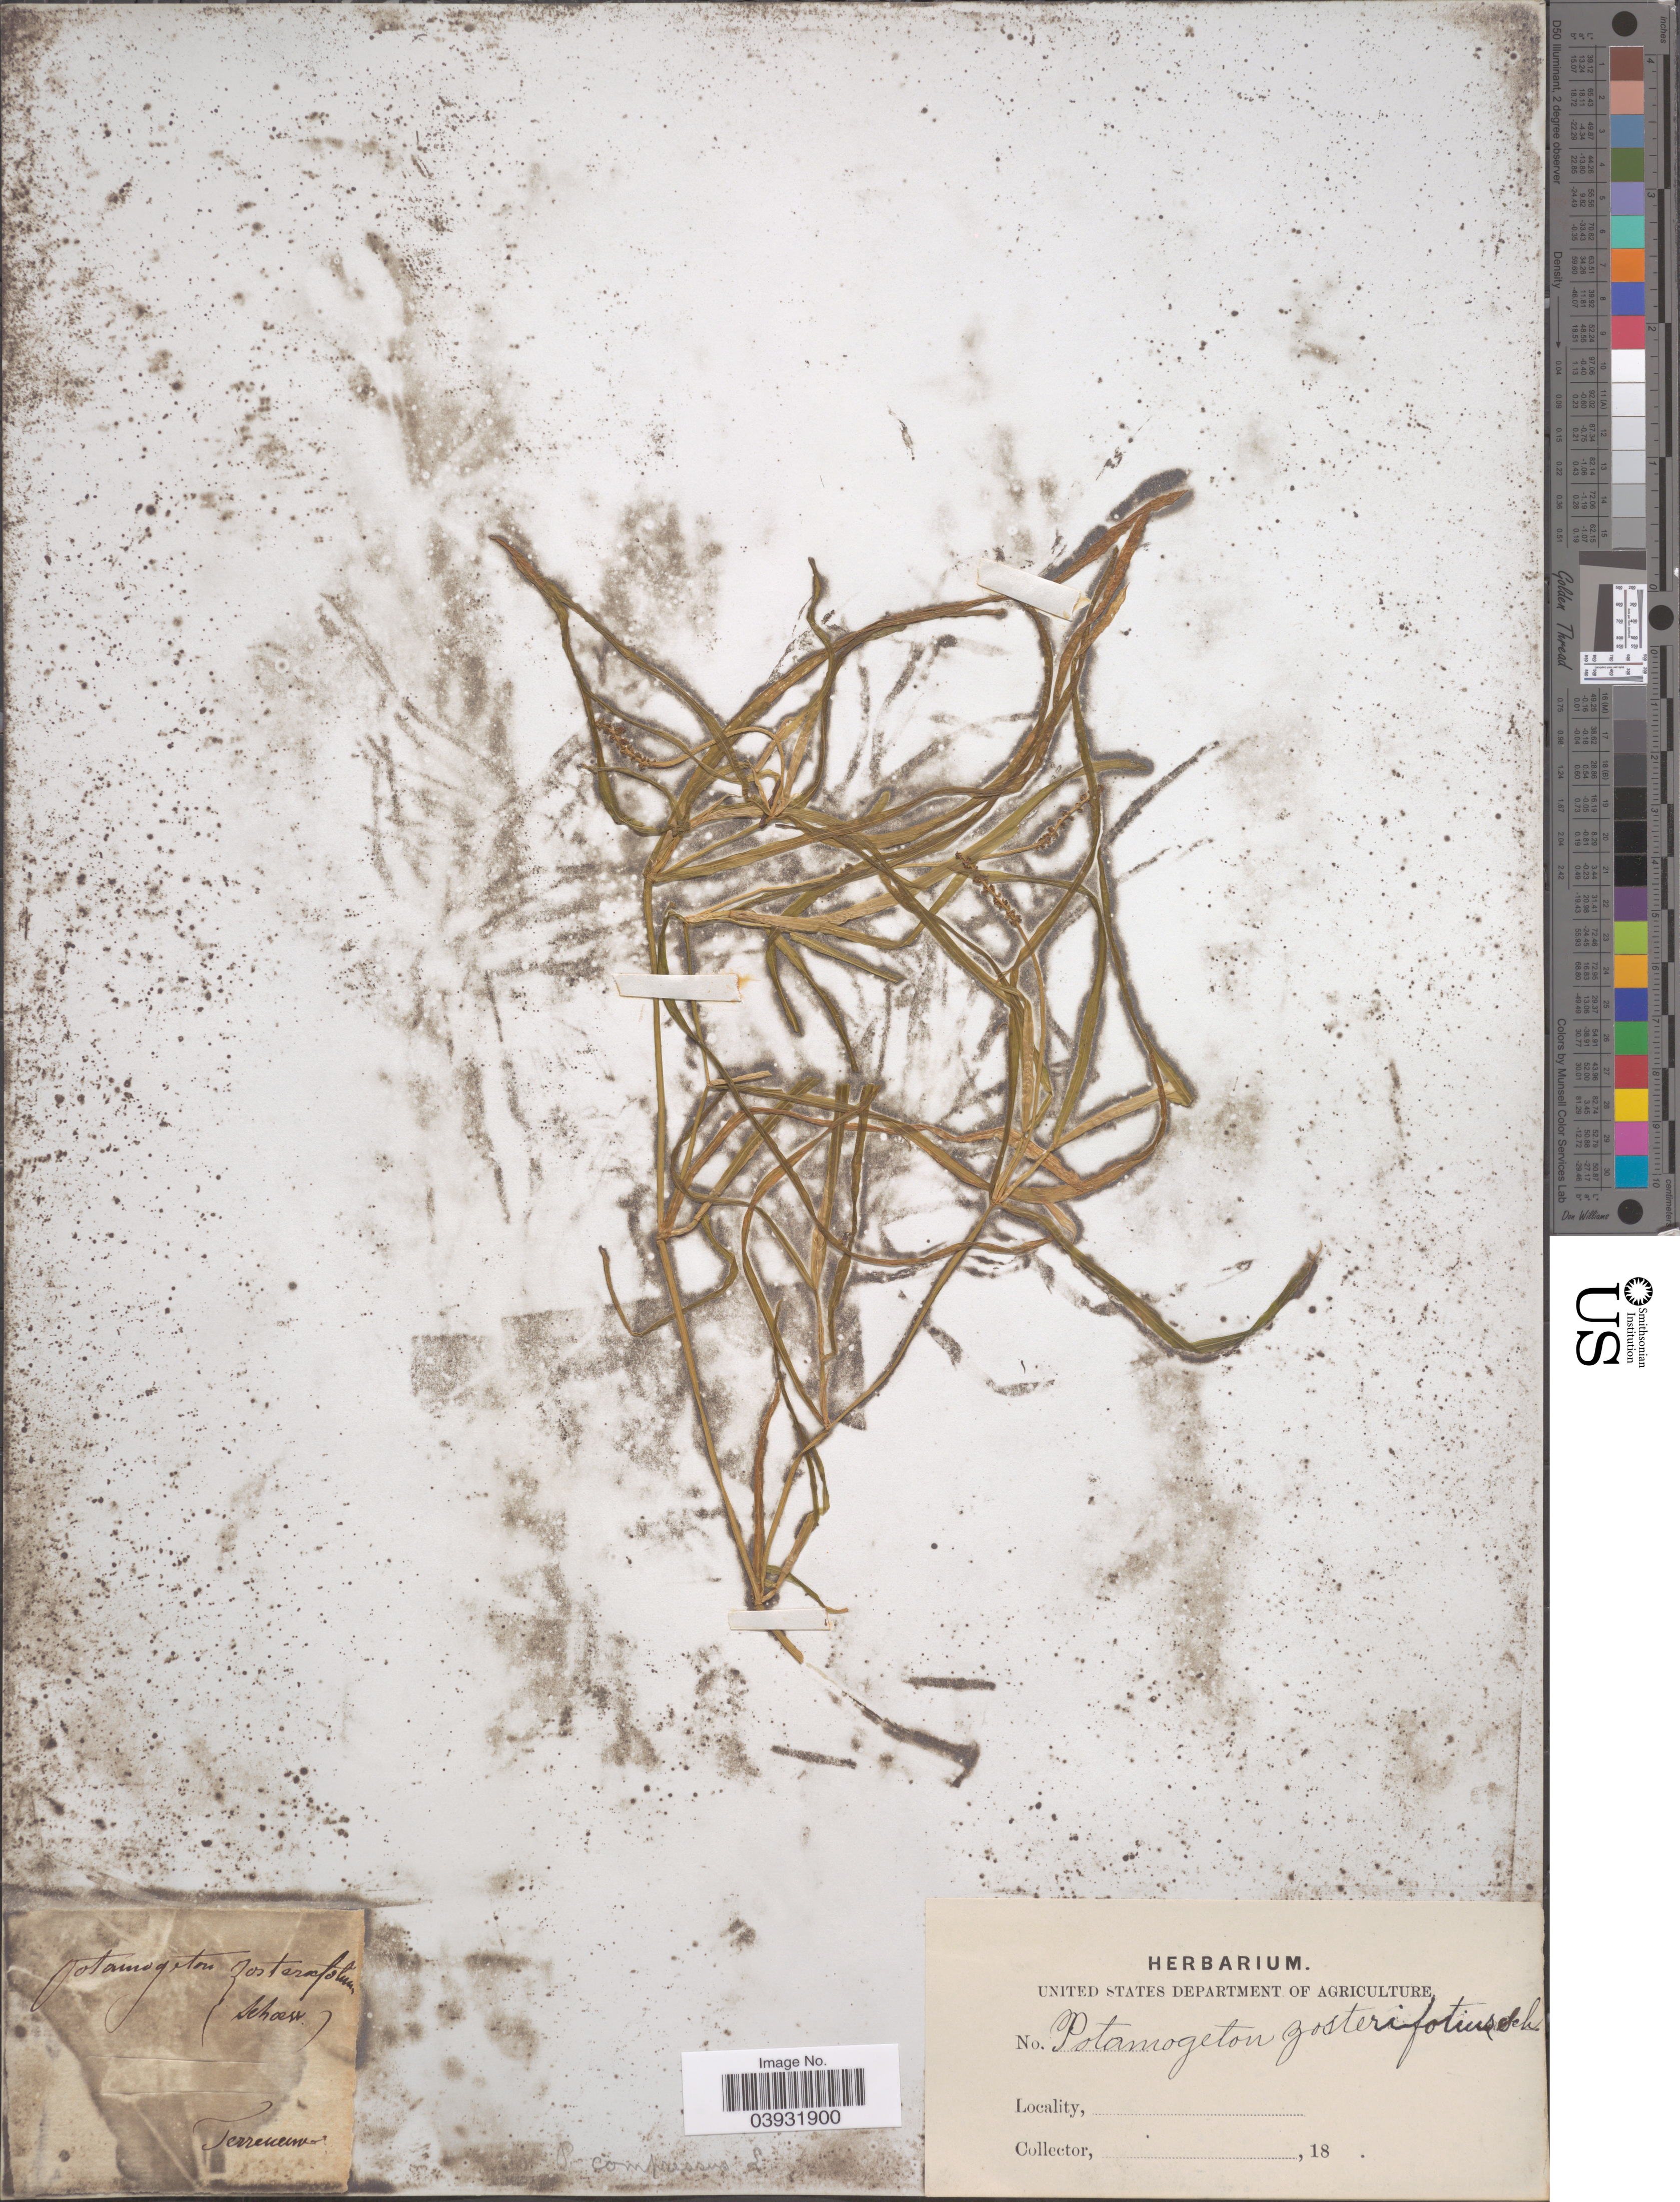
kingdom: Plantae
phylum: Tracheophyta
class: Liliopsida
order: Alismatales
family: Potamogetonaceae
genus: Potamogeton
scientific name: Potamogeton compressus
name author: L.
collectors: -. Terreueuv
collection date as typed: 18